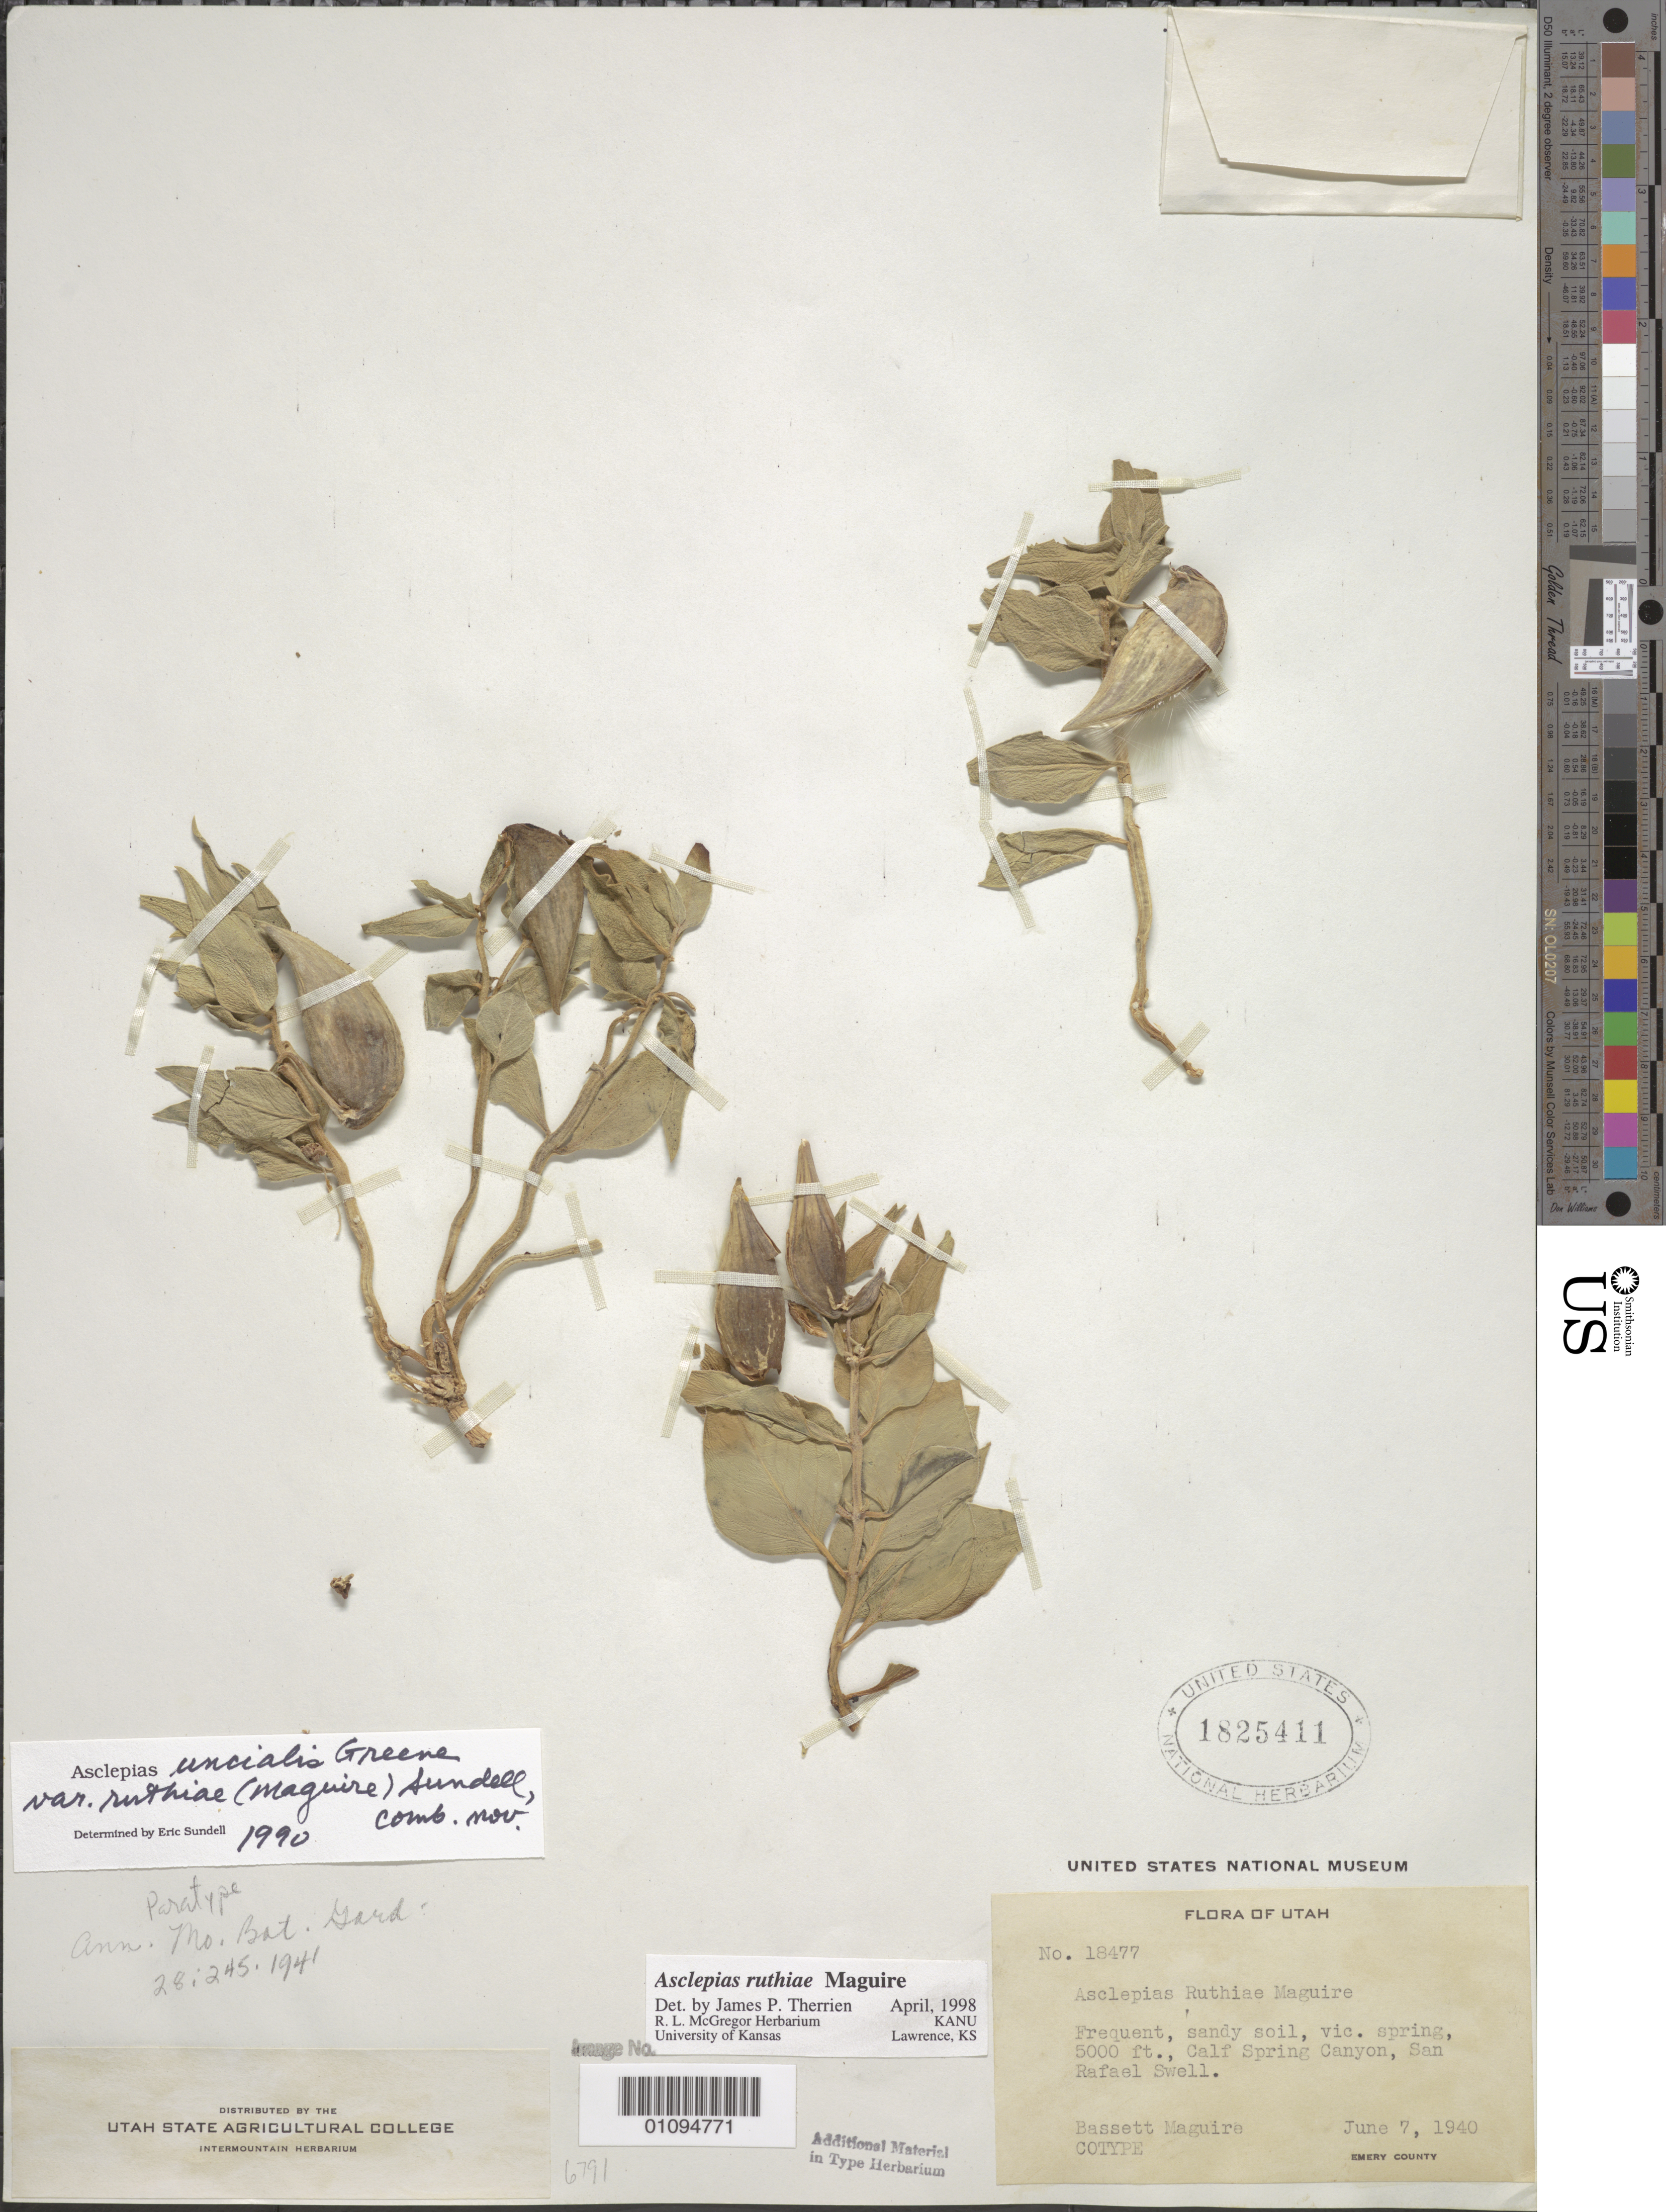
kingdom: Plantae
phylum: Tracheophyta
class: Magnoliopsida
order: Gentianales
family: Apocynaceae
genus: Asclepias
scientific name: Asclepias ruthiae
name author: Maguire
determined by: Therrien, J. P.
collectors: B. Maguire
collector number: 18477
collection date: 1940-06-07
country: United States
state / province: Utah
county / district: Emery County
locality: Calf Spring Canyon, San Rafael Swell.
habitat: Frequent, sandy soil, vic. spring.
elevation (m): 1524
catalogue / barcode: US 1825411